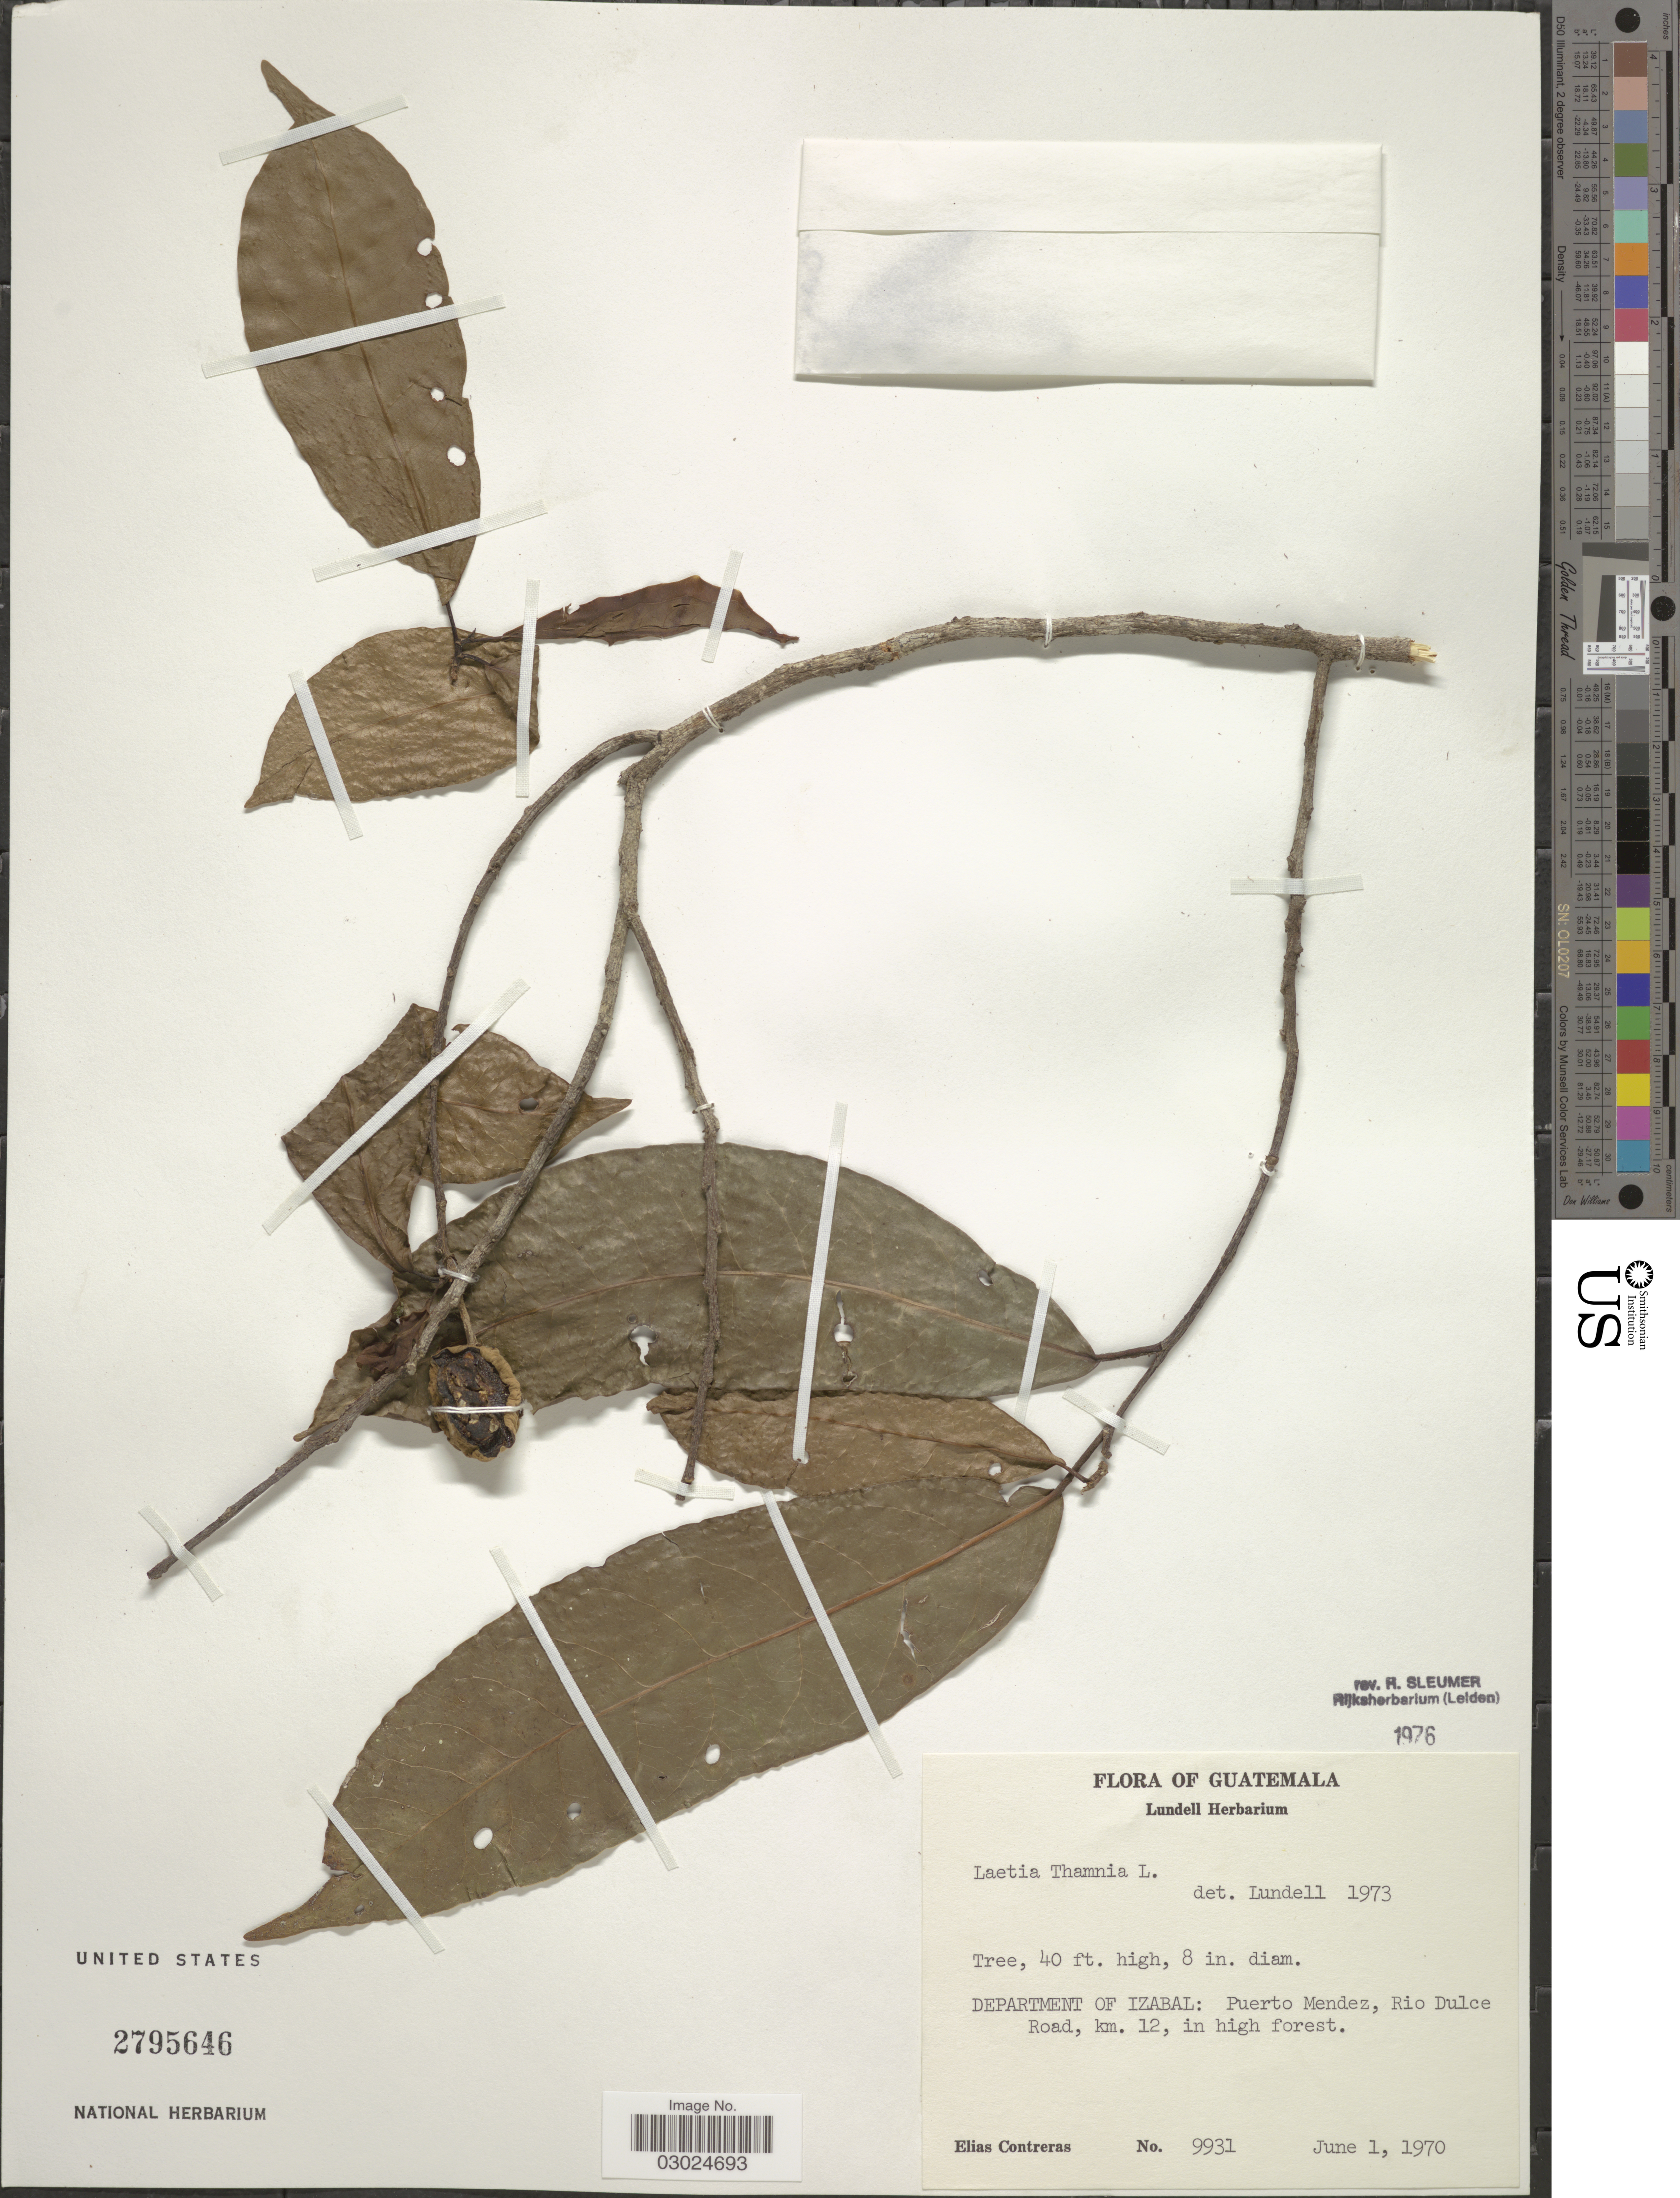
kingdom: Plantae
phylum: Tracheophyta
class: Magnoliopsida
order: Malpighiales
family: Salicaceae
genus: Laetia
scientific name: Laetia thamnia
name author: L.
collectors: E. Contreras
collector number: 9931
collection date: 1970-06-01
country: Guatemala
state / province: Izabal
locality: Department of Izabal: Puerto Mendez, Rio Dulce Road, km. 12.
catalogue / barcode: US 2795646